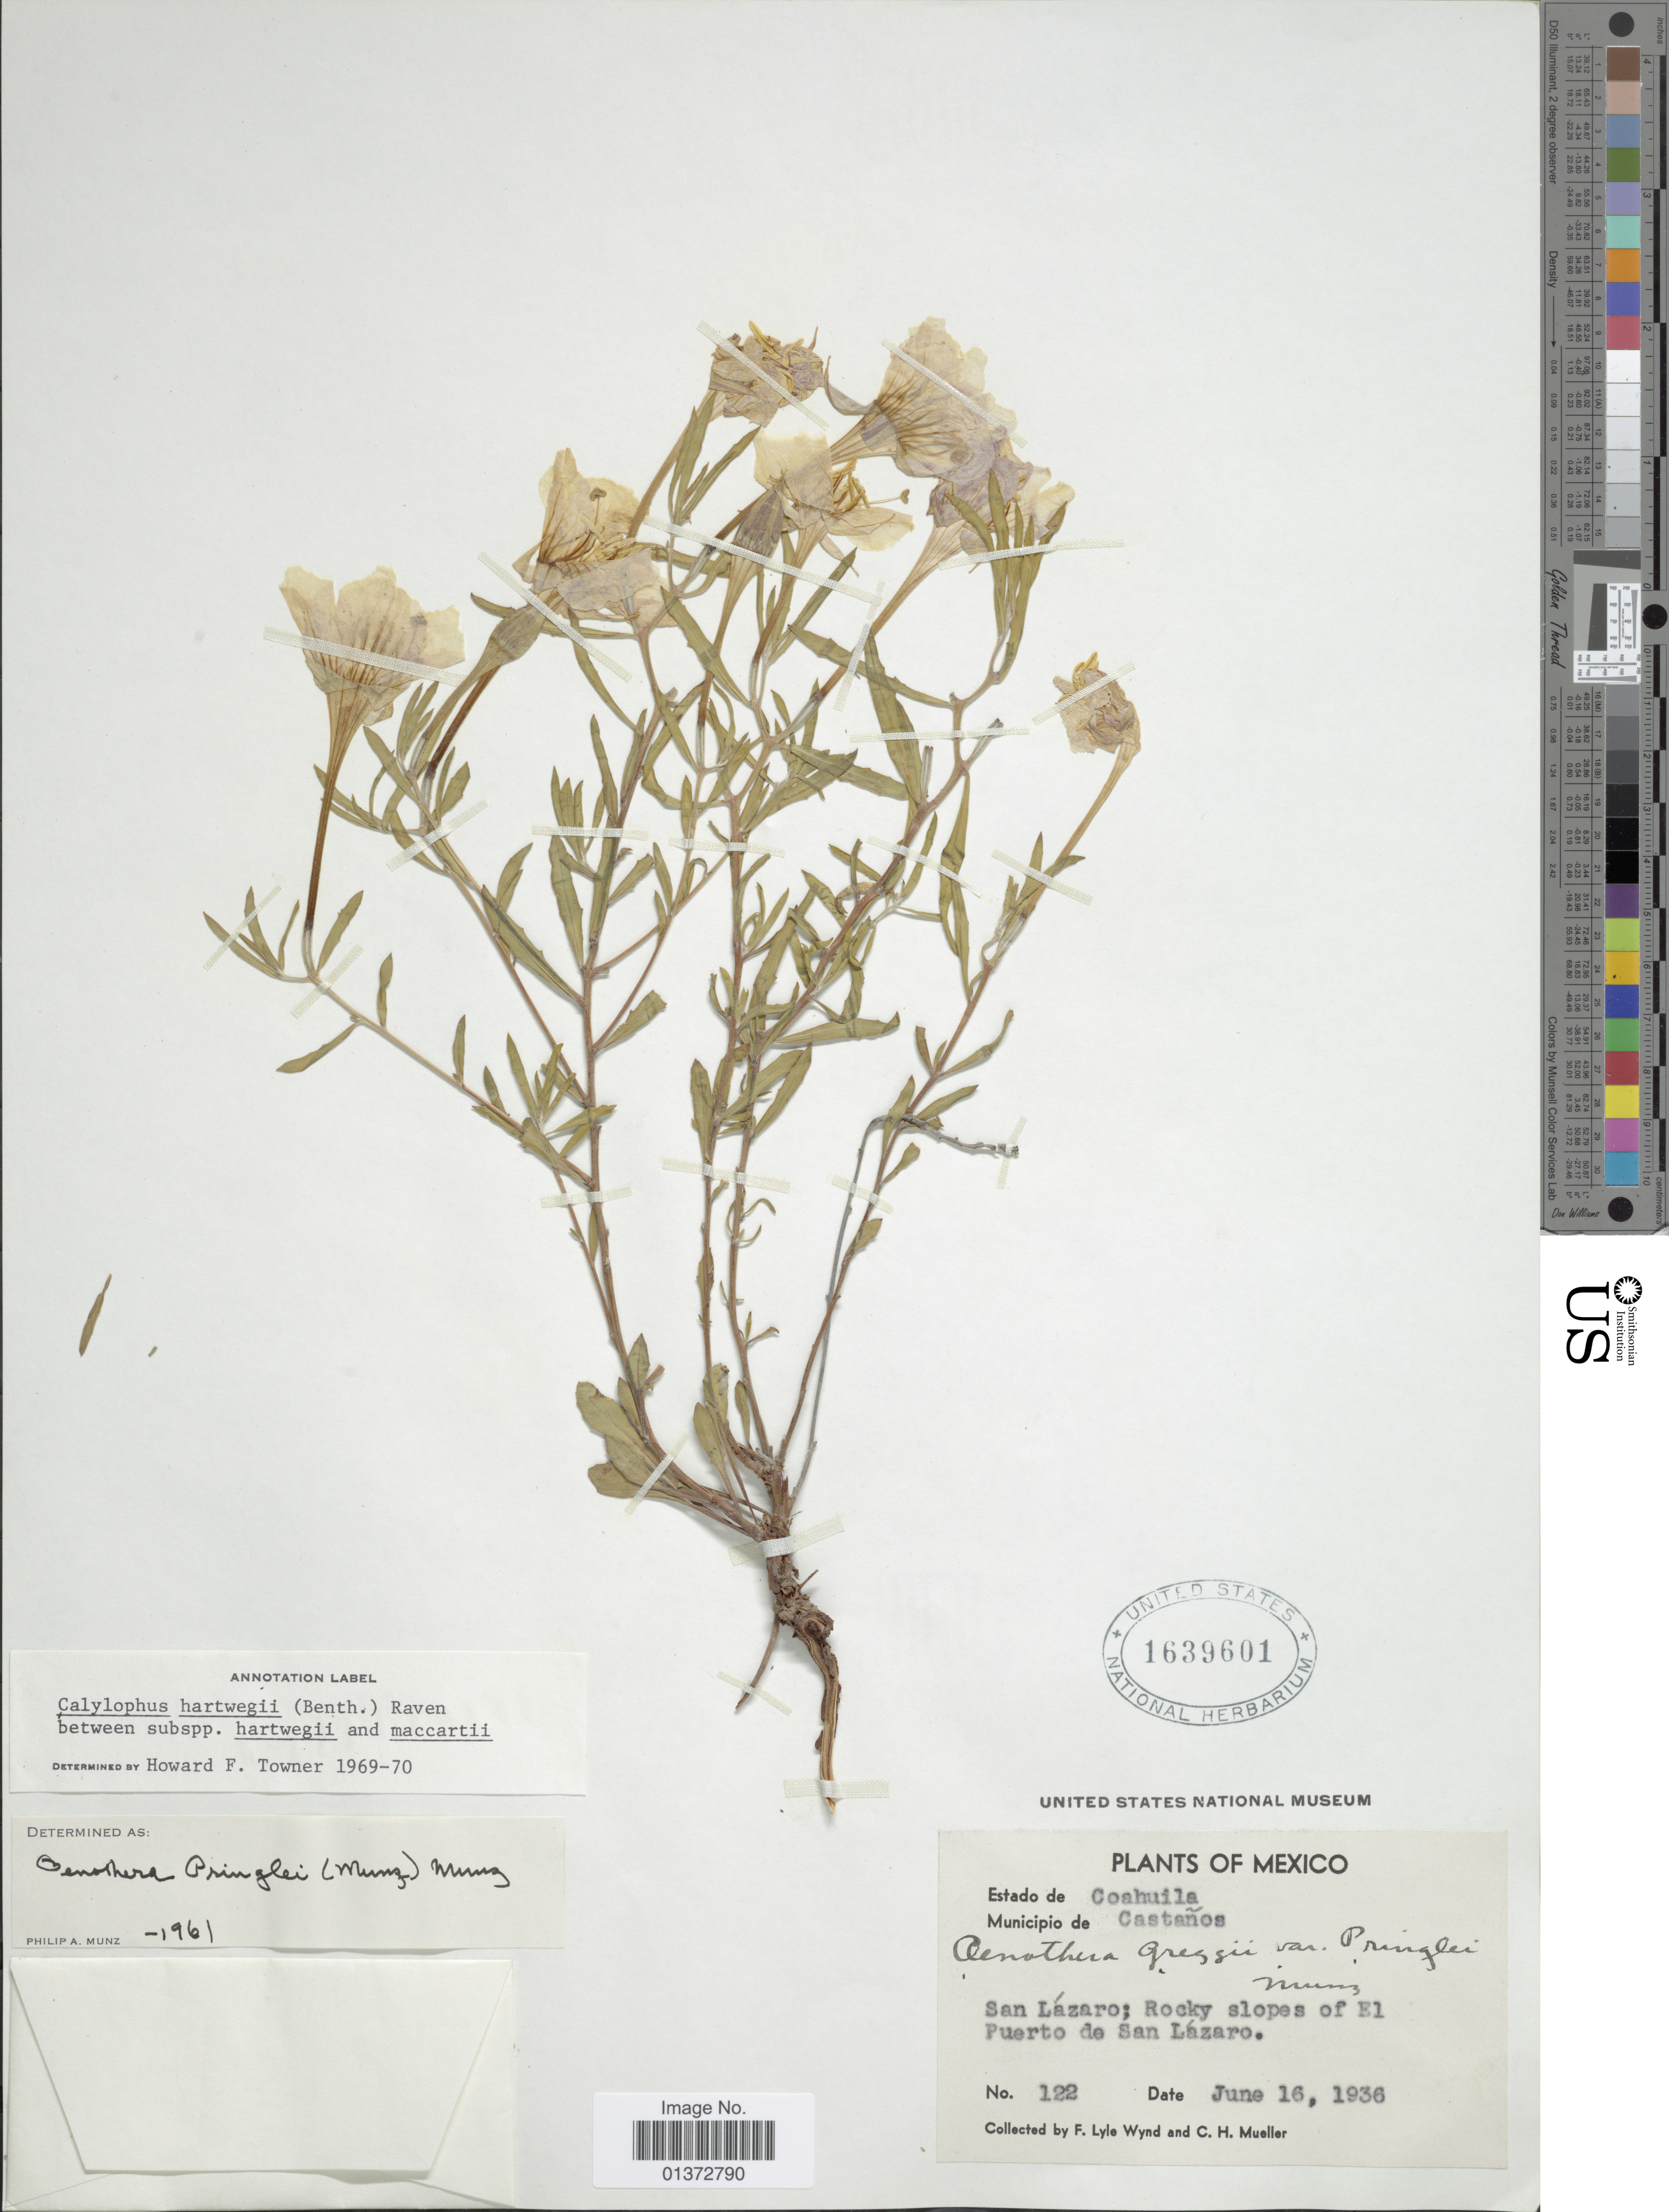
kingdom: Plantae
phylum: Tracheophyta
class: Magnoliopsida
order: Myrtales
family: Onagraceae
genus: Oenothera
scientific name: Oenothera hartwegii subsp. hartwegii x O. hartwegii subsp. maccartii (Shinners) W.L. Wagner & Hoch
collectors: F. L. Wynd & C. H. Mueller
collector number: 122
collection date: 1936-06-16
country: Mexico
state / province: Coahuila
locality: Municipio de Castaños, San Lázaro; rocky slopes of Puerto de San Lázaro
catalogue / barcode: US 1639601